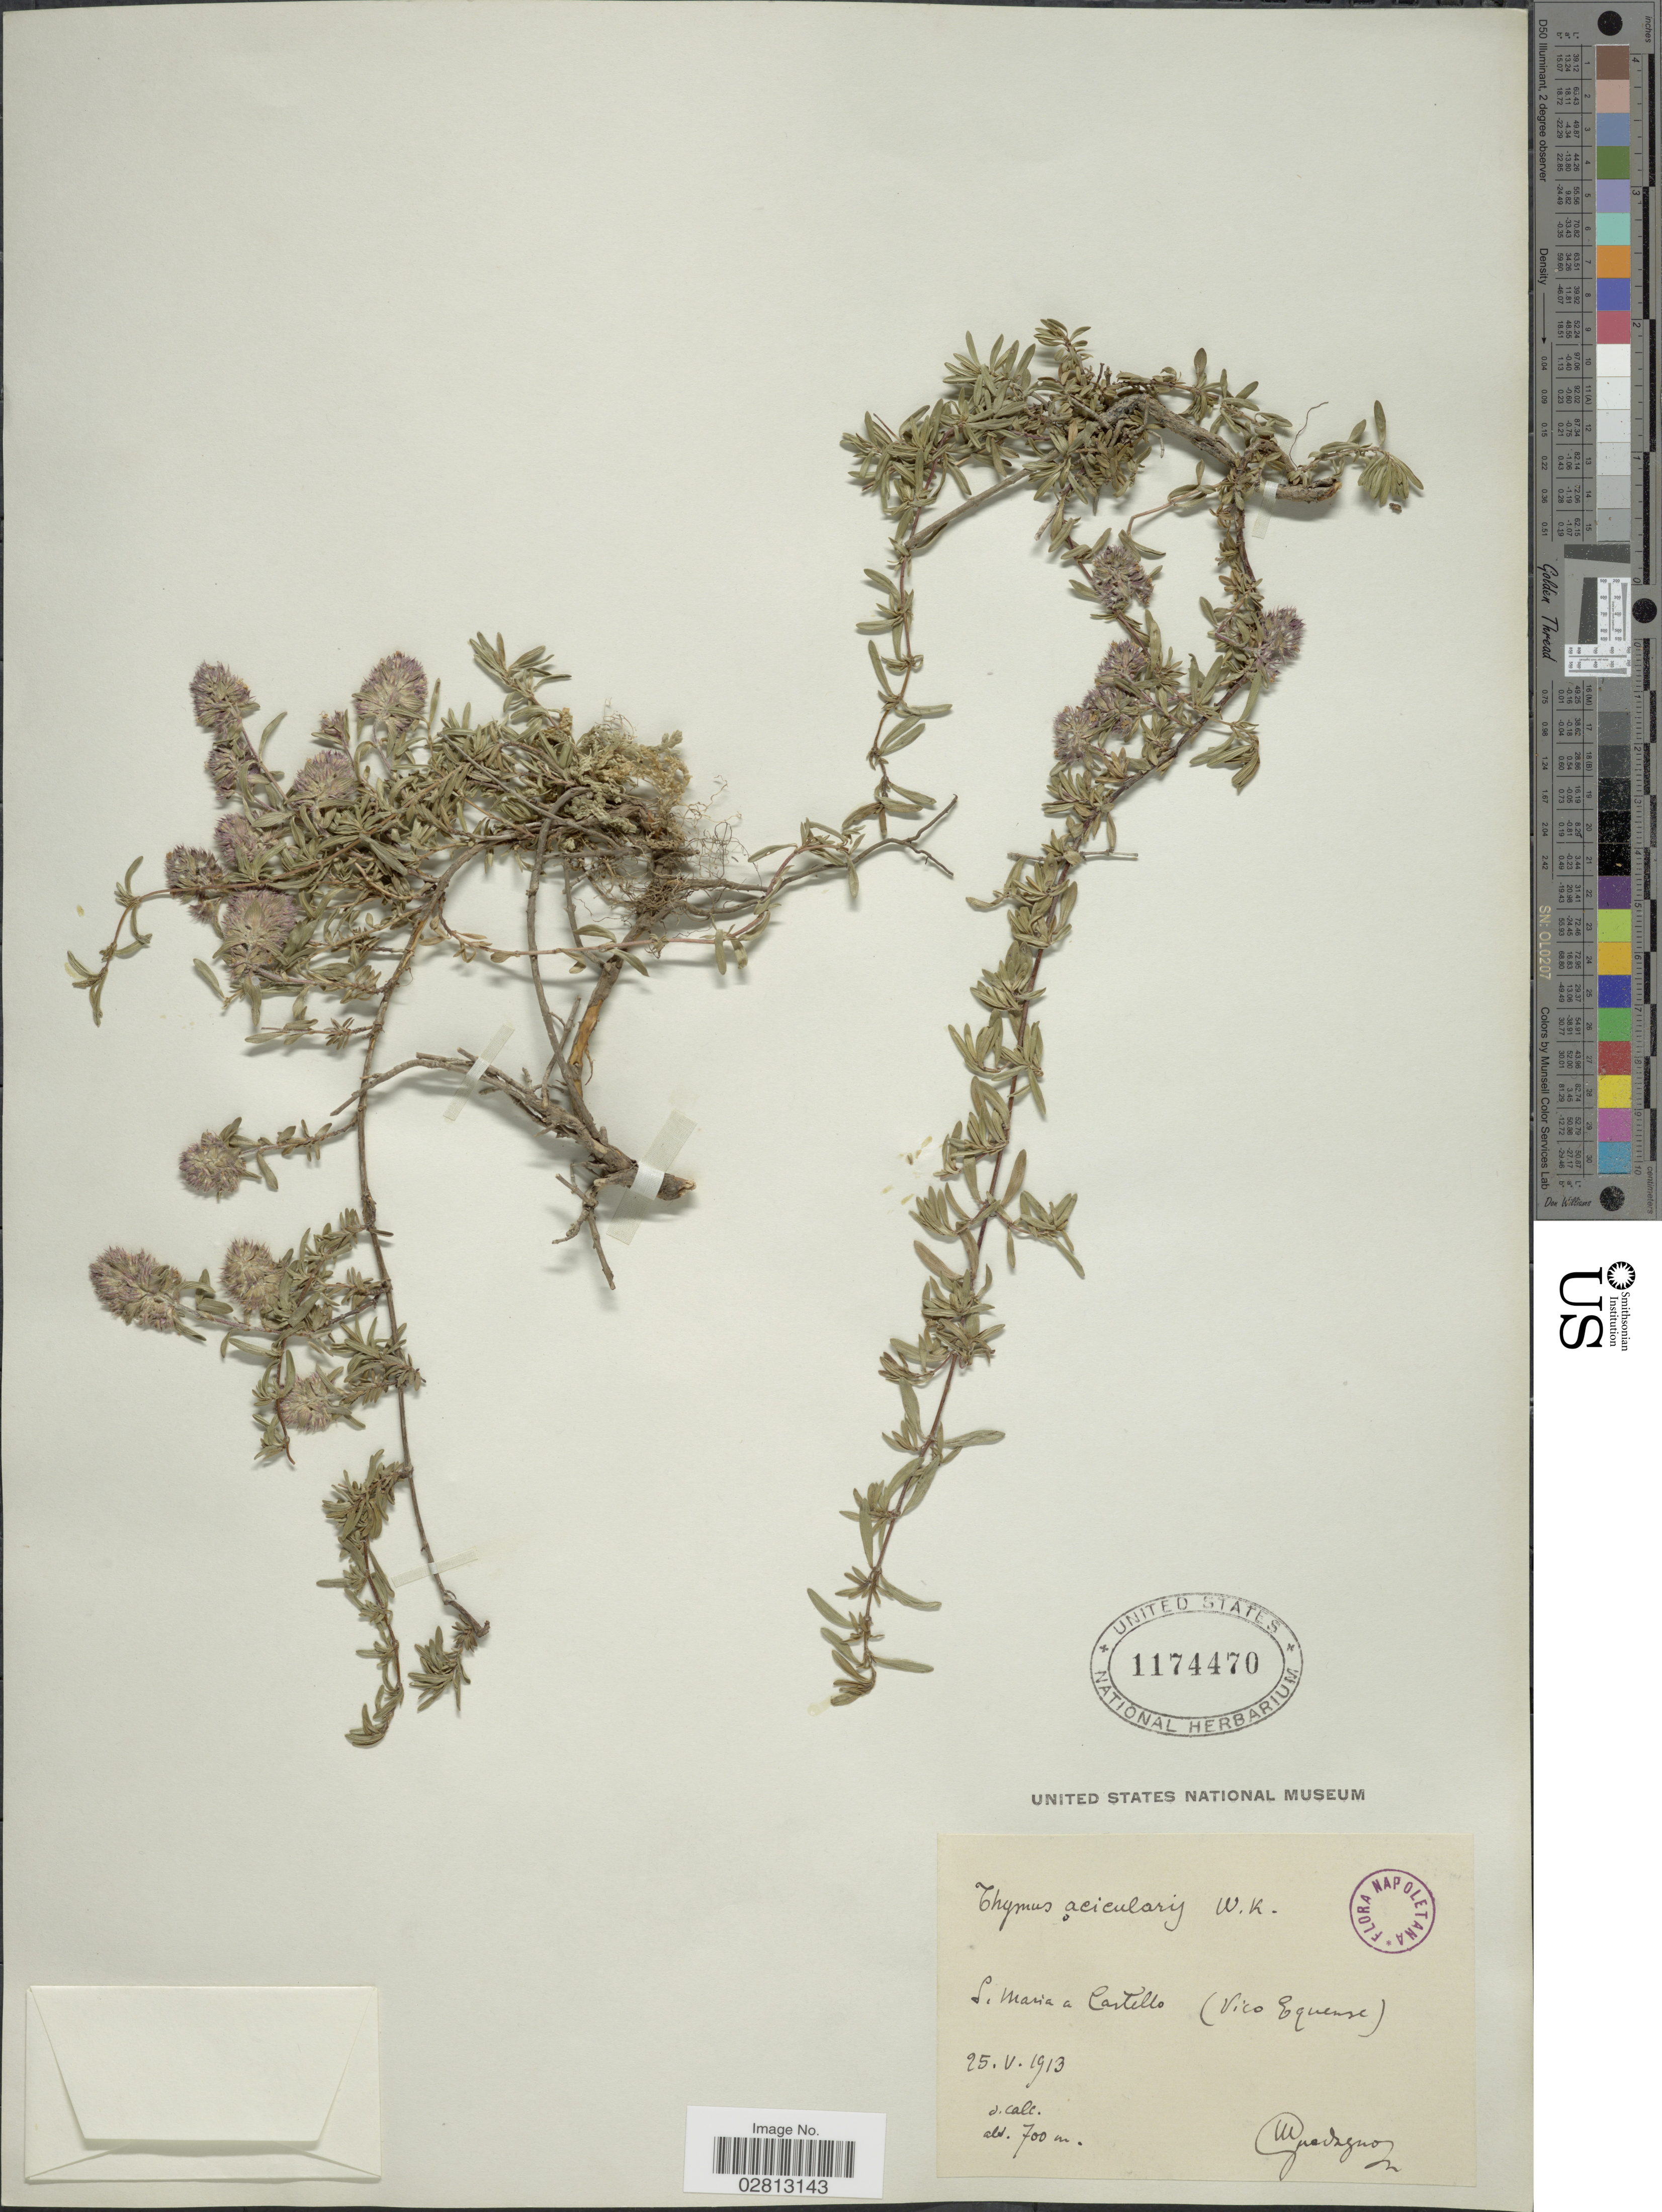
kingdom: Plantae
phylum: Tracheophyta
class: Magnoliopsida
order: Lamiales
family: Lamiaceae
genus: Thymus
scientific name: Thymus acicularis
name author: Waldst. & Kit.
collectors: M. Guadagno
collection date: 1913-05-25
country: Italy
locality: S. Maria a Cartello (Vico Equense)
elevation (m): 700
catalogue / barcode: US 1174470